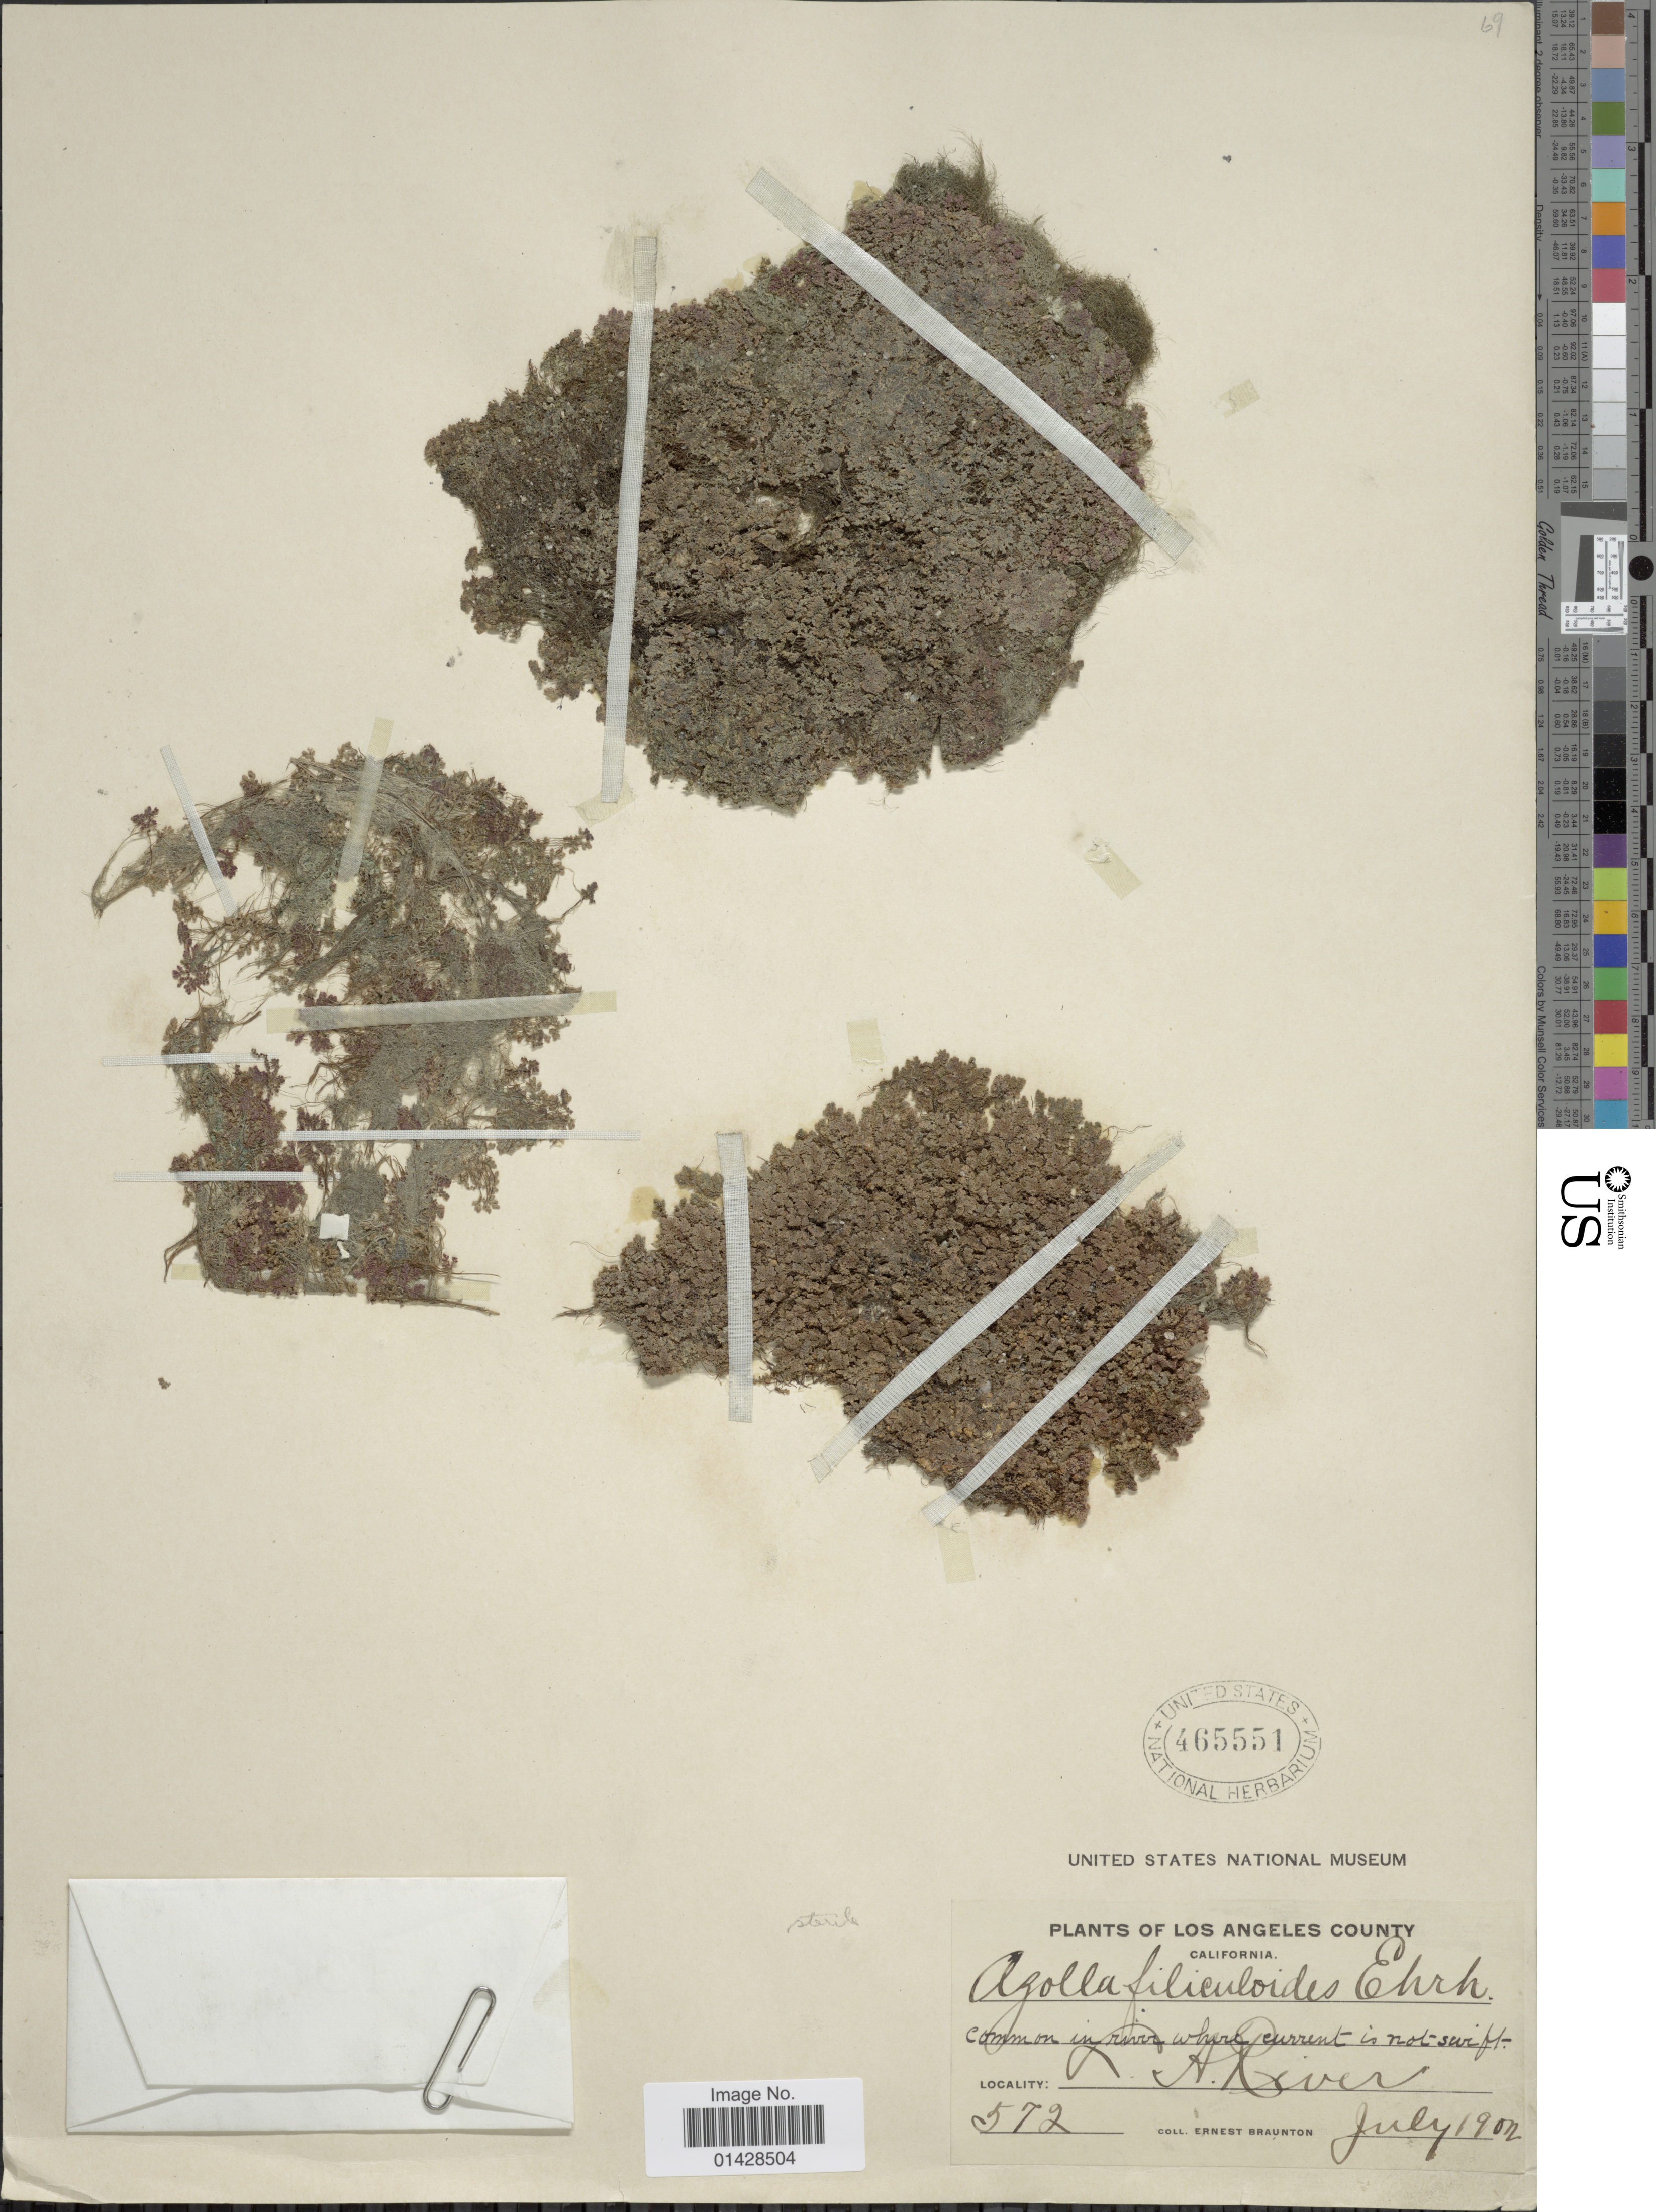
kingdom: Plantae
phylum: Tracheophyta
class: Polypodiopsida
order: Salviniales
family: Salviniaceae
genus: Azolla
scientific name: Azolla filiculoides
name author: Lam.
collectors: E. Braunton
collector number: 572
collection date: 1903-07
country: United States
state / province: California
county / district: Los Angeles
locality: Los Angeles County. L.A. River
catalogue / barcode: US 465551